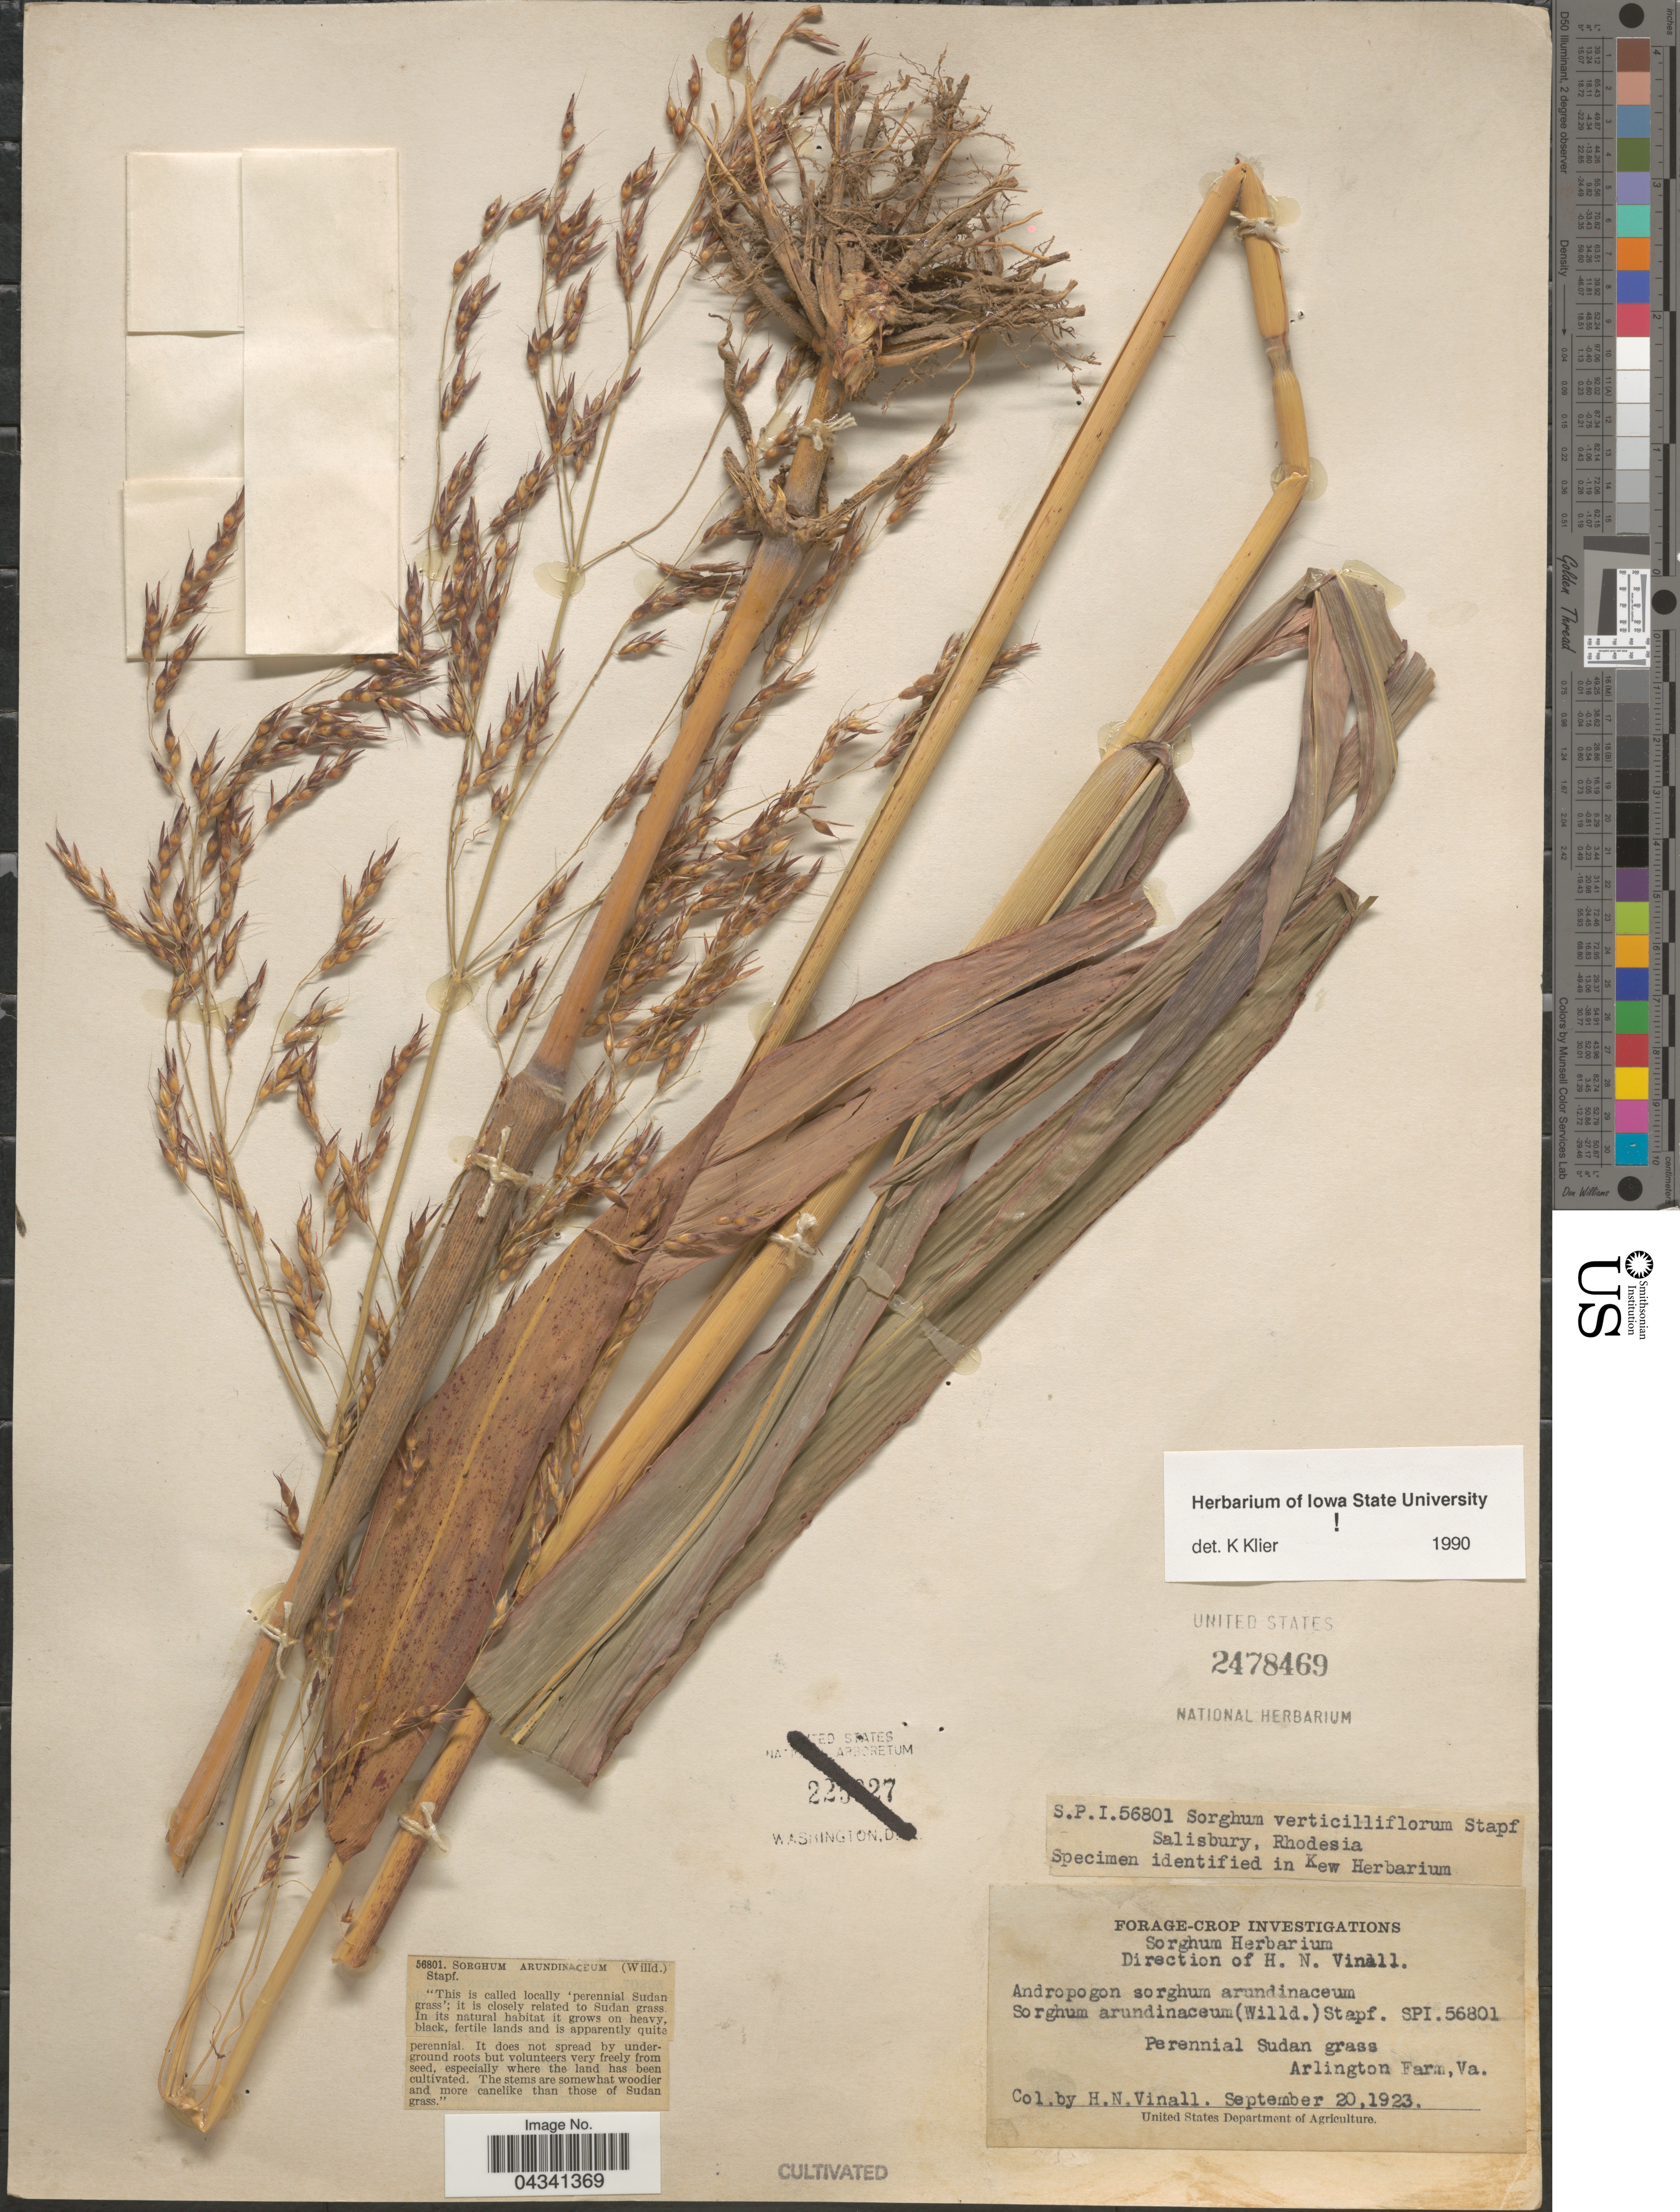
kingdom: Plantae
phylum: Tracheophyta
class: Liliopsida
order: Poales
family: Poaceae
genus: Sorghum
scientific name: Sorghum arundinaceum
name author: (Desv.) Stapf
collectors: H. Vinall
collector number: S.P.I. 56801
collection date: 1923-09-20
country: United States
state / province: Virginia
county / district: Arlington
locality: Arlington Farm.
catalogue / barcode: US 2478469